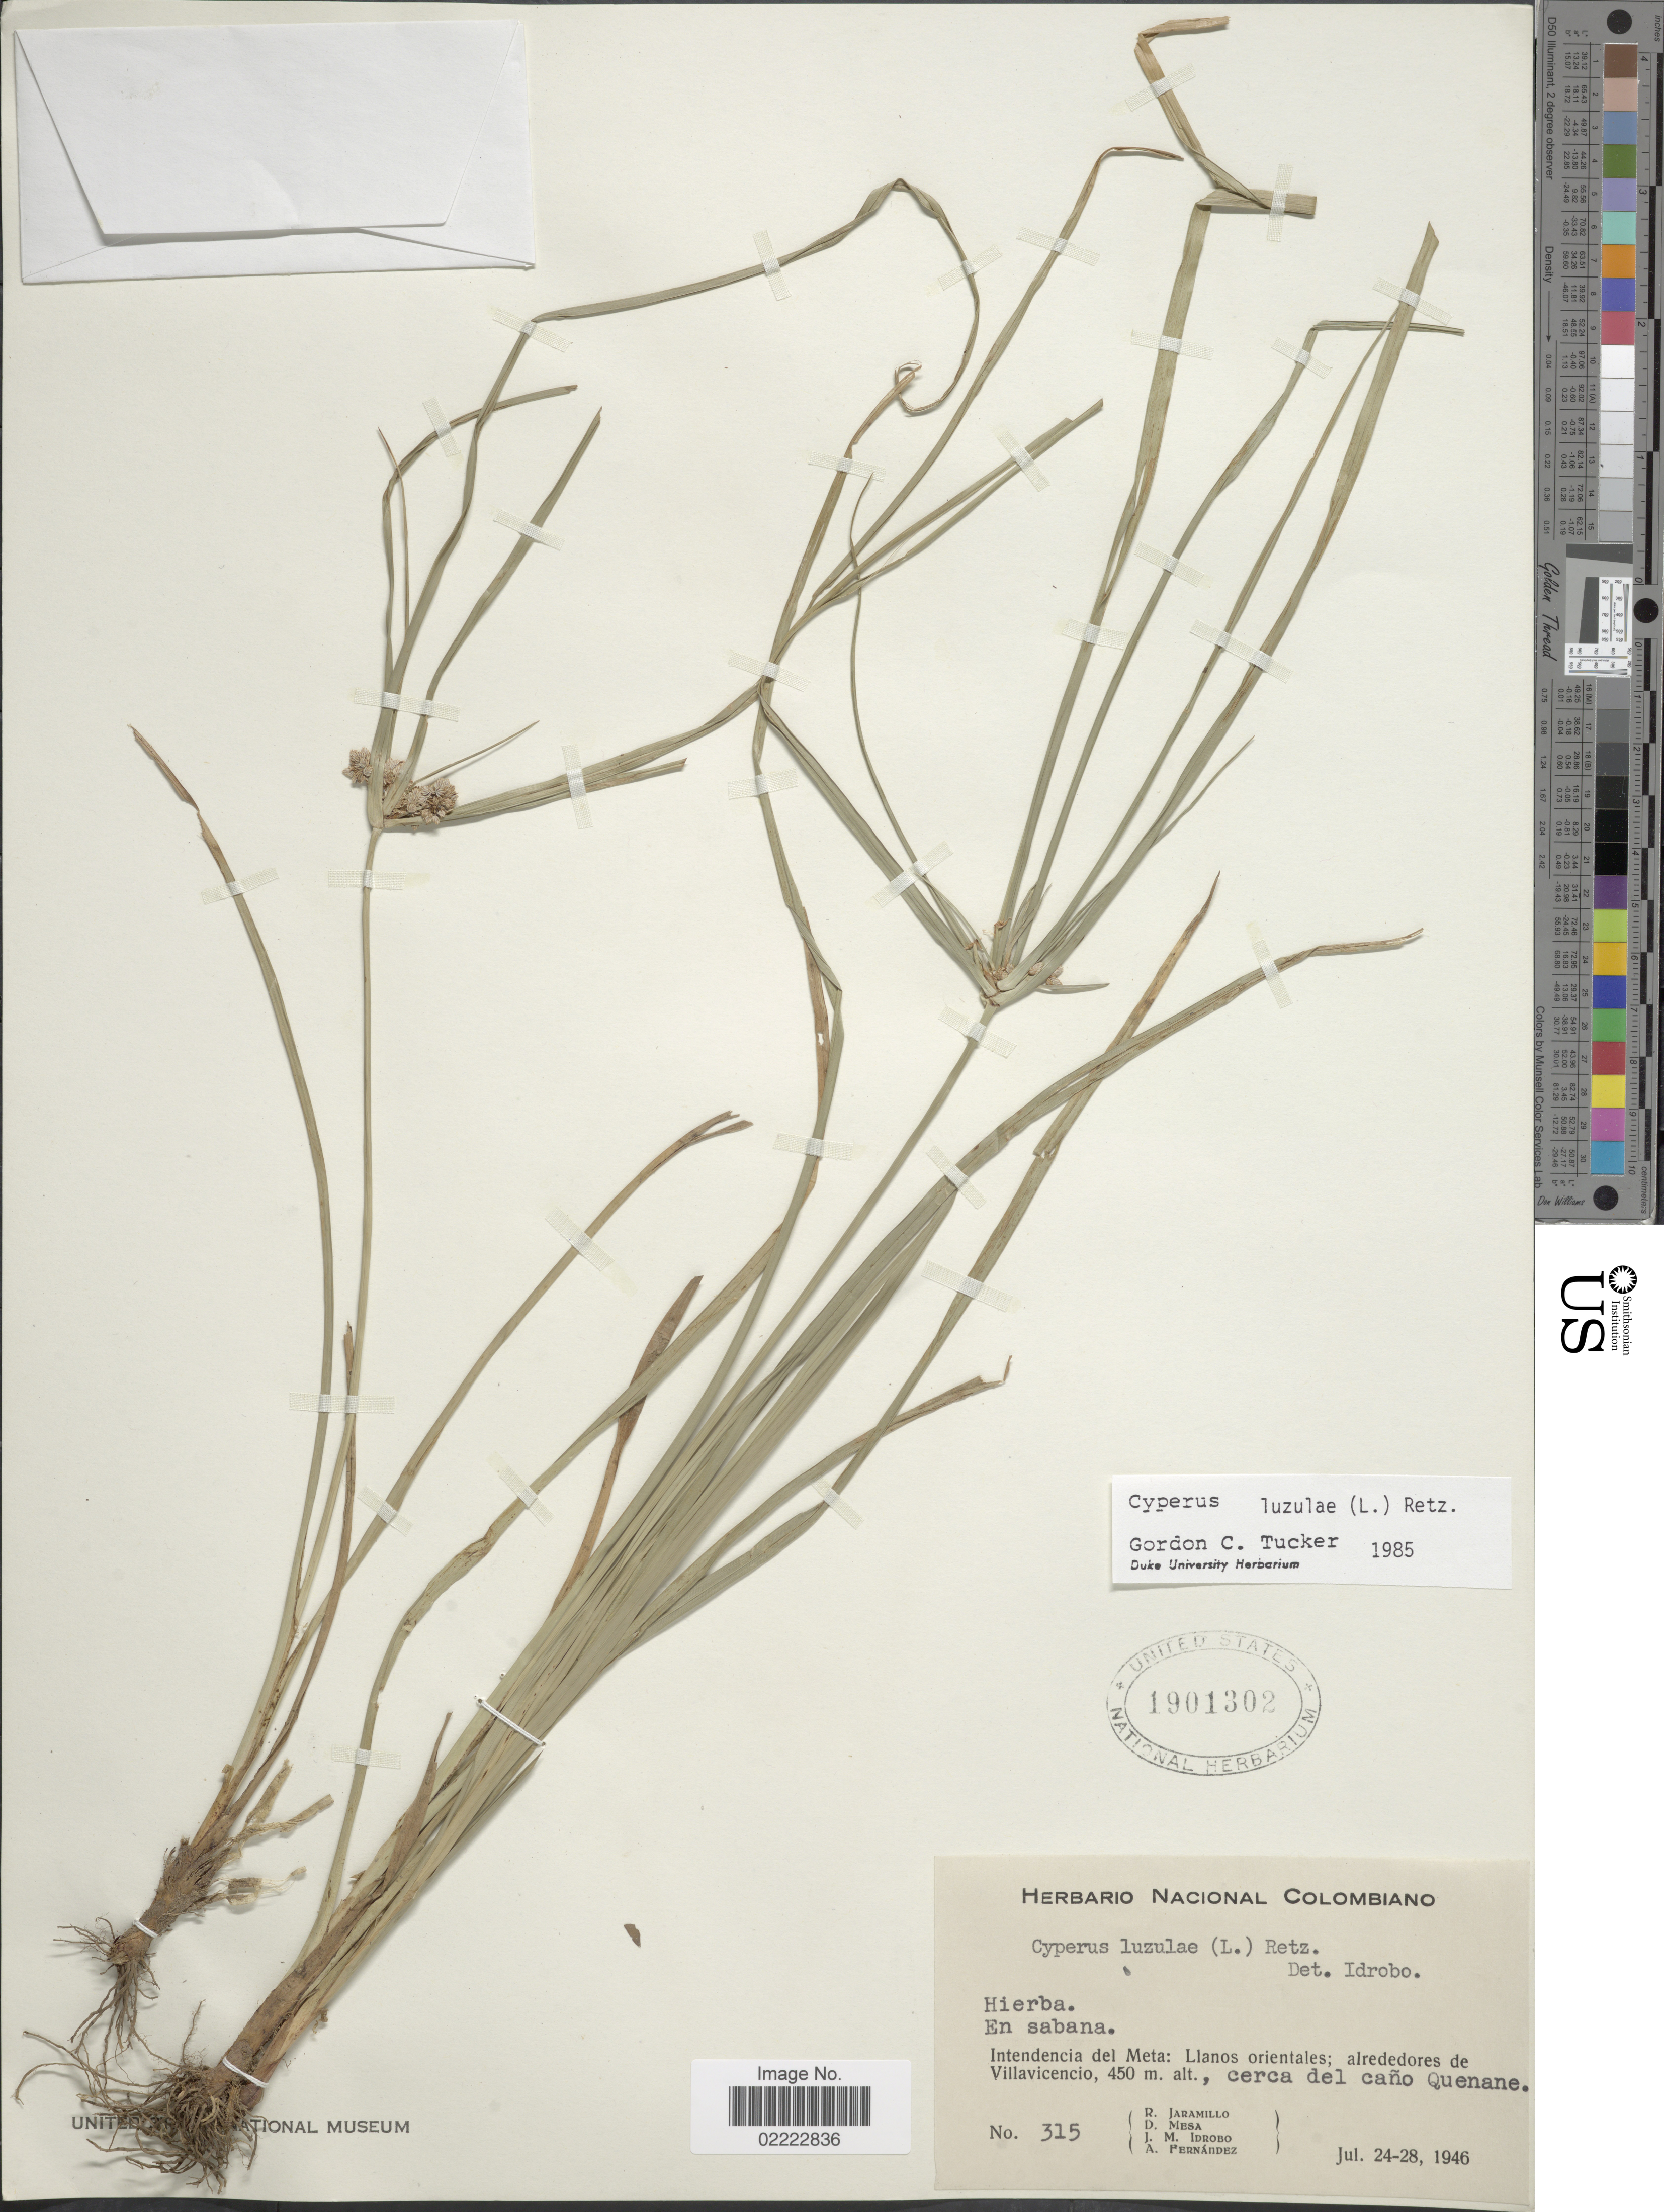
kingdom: Plantae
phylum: Tracheophyta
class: Liliopsida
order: Poales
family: Cyperaceae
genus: Cyperus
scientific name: Cyperus luzulae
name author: (L.) Rottb. ex Retz.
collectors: R. Jaramillo M., D. Mesa, J. M. Idrobo & A. Fernandez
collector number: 315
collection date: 1946-07-24/1946-07-28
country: Colombia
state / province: Meta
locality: Intendencia del Meta: Llanos orientales; alrededores de Villavicencio, cerca del cano Quenane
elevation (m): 450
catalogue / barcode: US 1901302